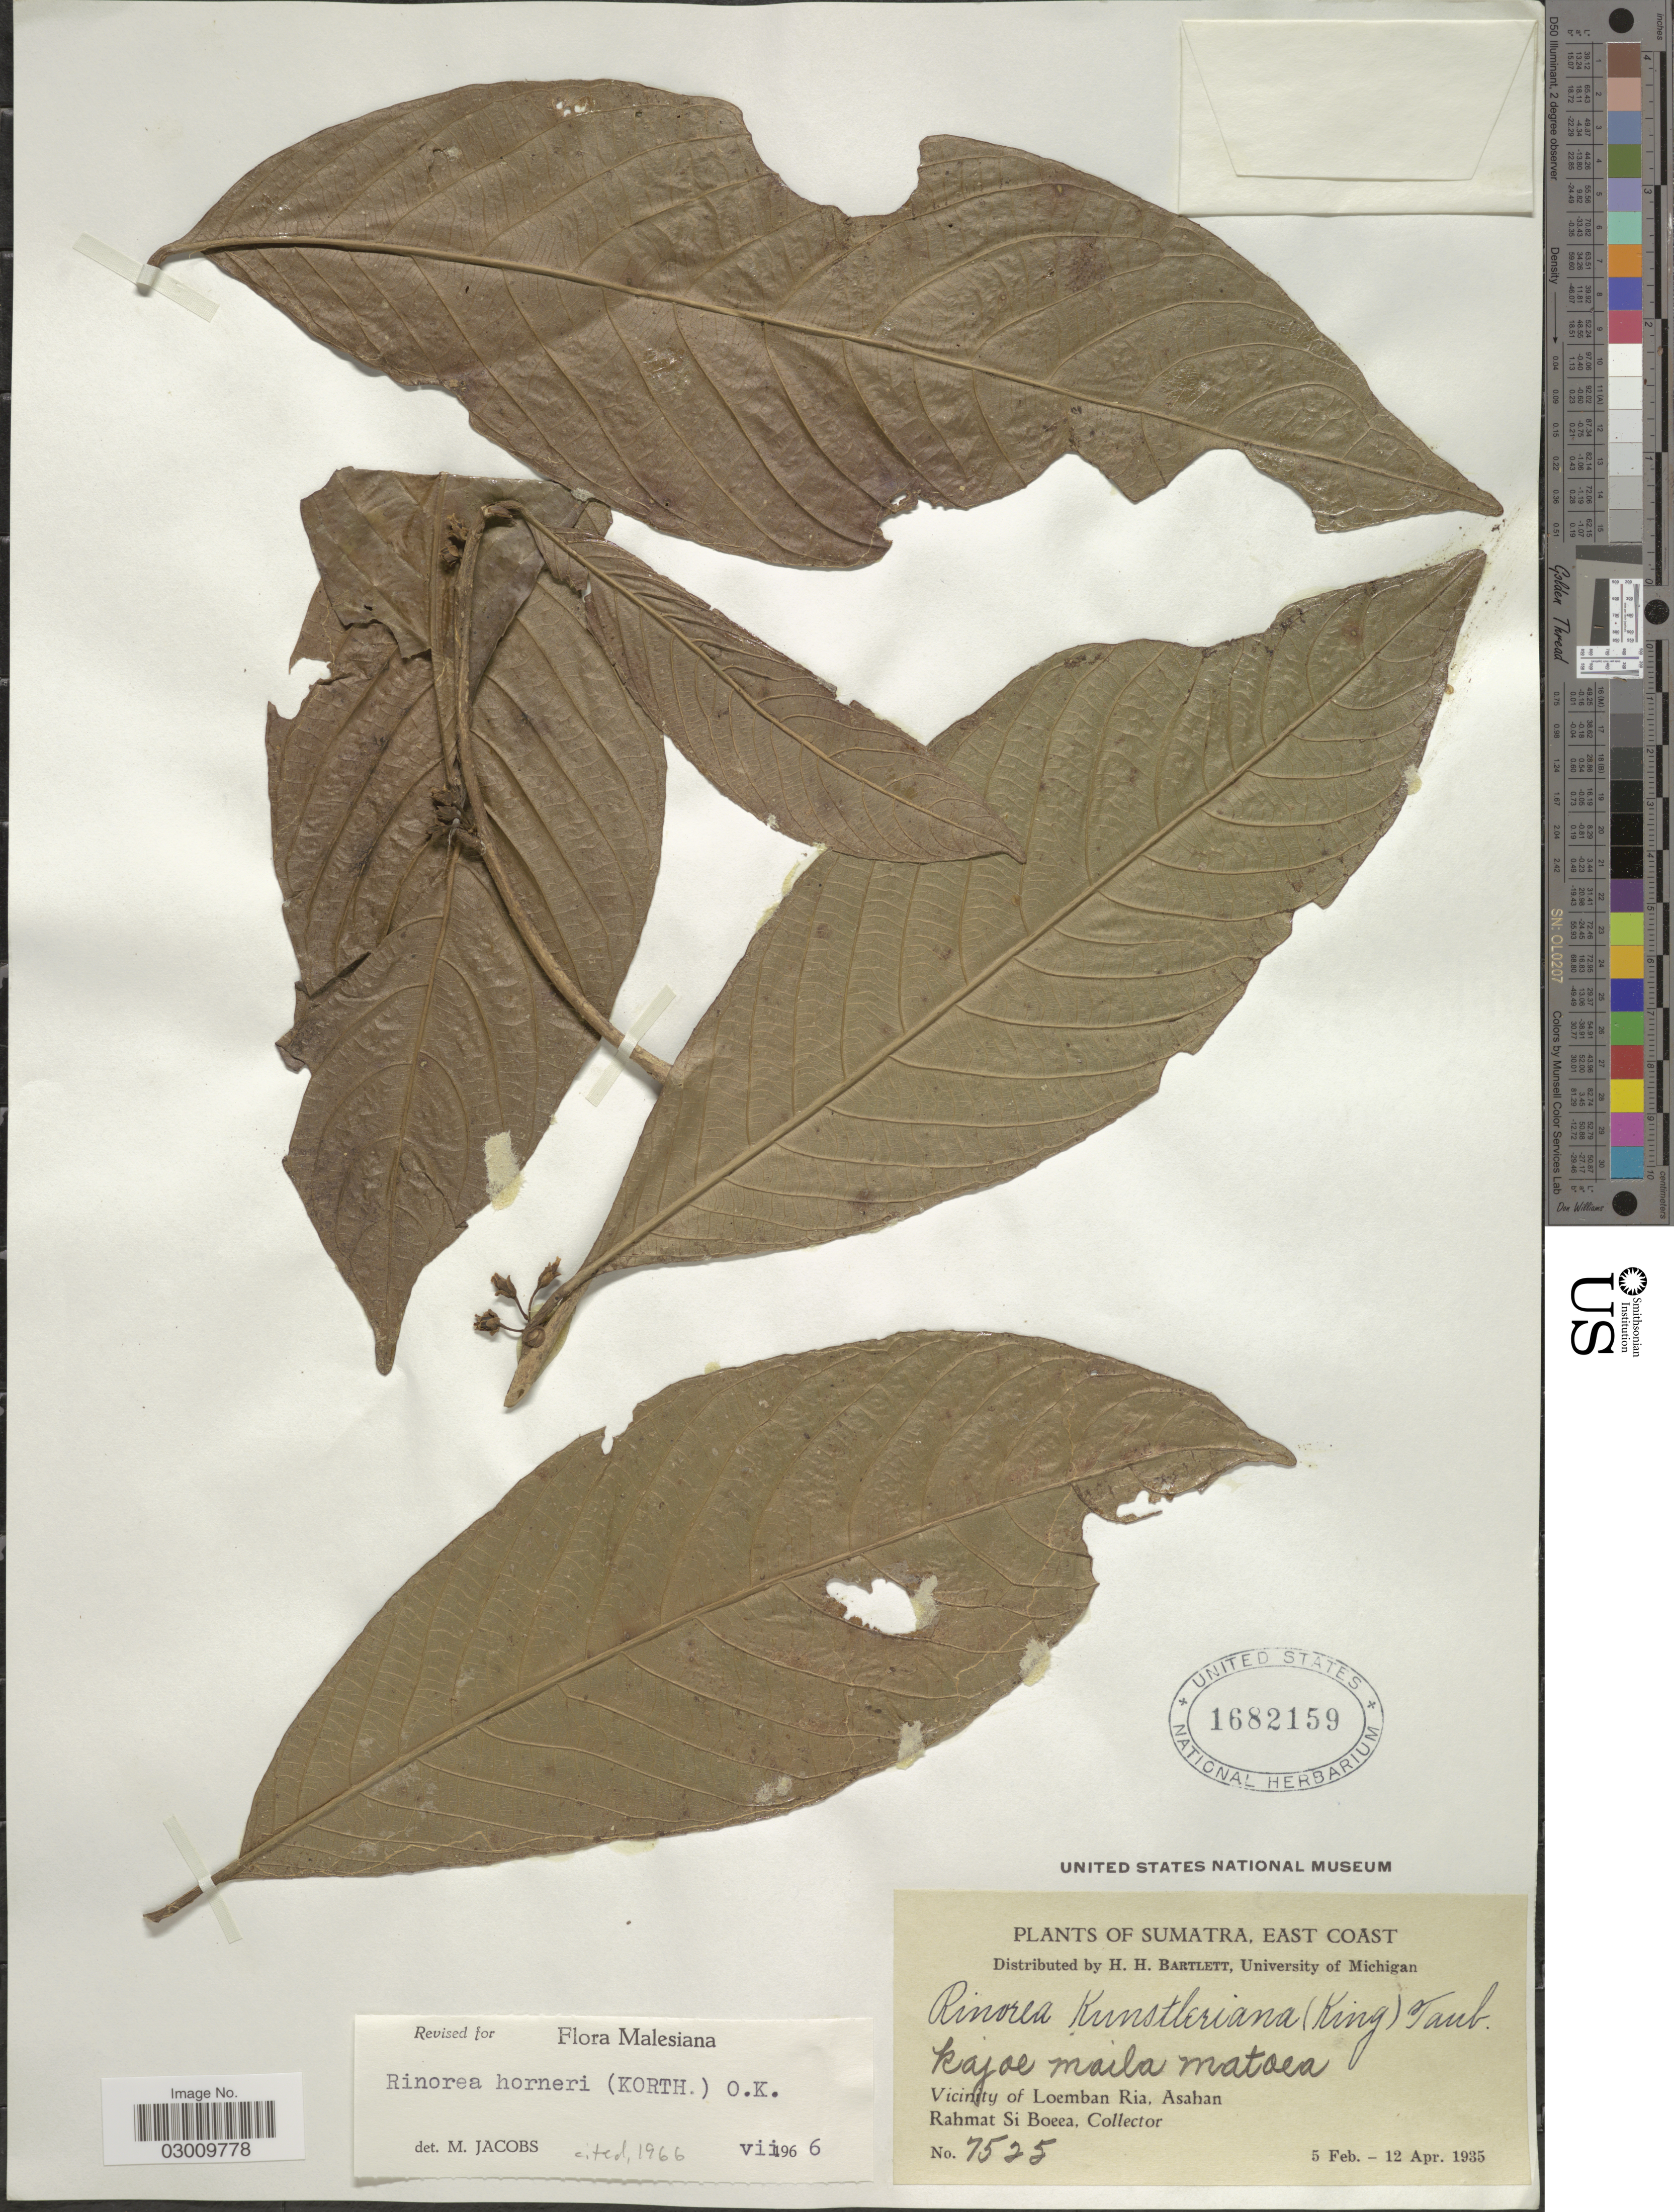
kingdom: Plantae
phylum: Tracheophyta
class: Magnoliopsida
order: Malpighiales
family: Violaceae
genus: Rinorea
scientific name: Rinorea horneri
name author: (Korth.) Kuntze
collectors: Rahmat Si Boeea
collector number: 7525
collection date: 1935-02-05/1935-04-12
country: Indonesia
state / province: Sumatra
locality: East Coast. Vicinity of Loemban Ria, Asahan.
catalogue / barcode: US 1682159